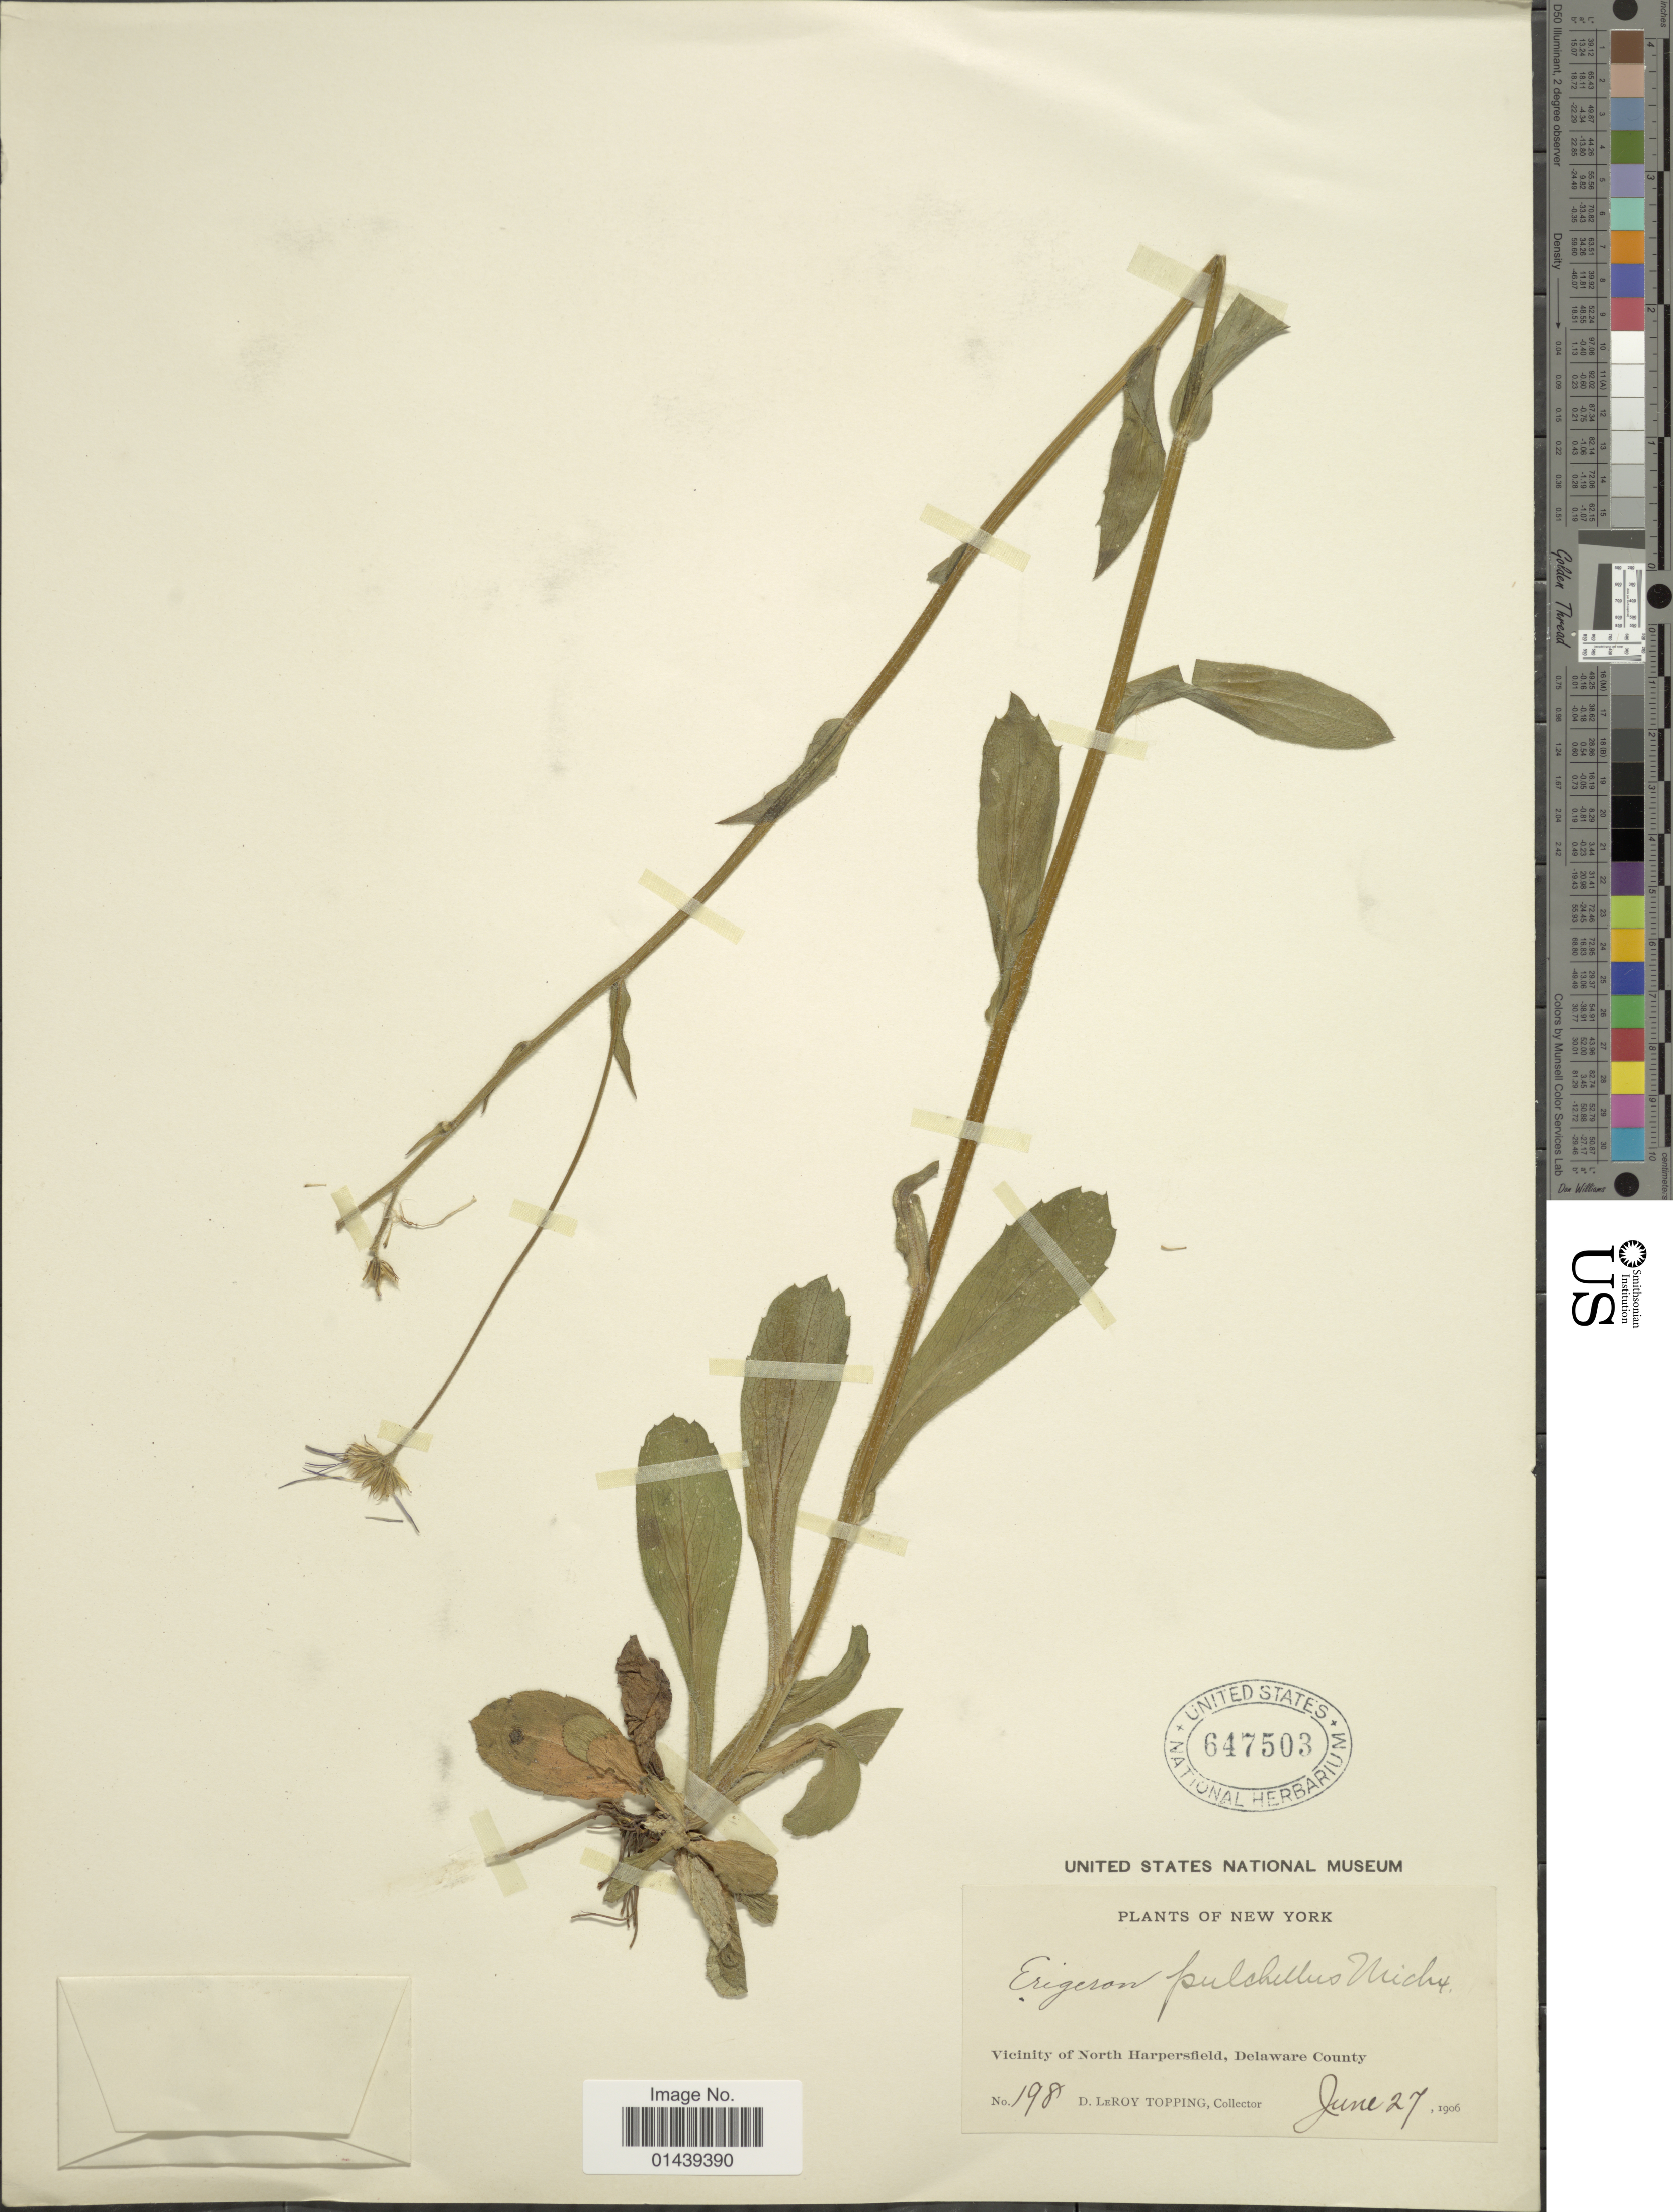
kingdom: Plantae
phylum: Tracheophyta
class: Magnoliopsida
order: Asterales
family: Asteraceae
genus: Erigeron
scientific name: Erigeron pulchellus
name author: Michx.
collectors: D. L. Topping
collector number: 198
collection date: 1906-06-27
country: United States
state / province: New York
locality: Vicinity of North Harpersfield, Delaware County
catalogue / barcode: US 647503